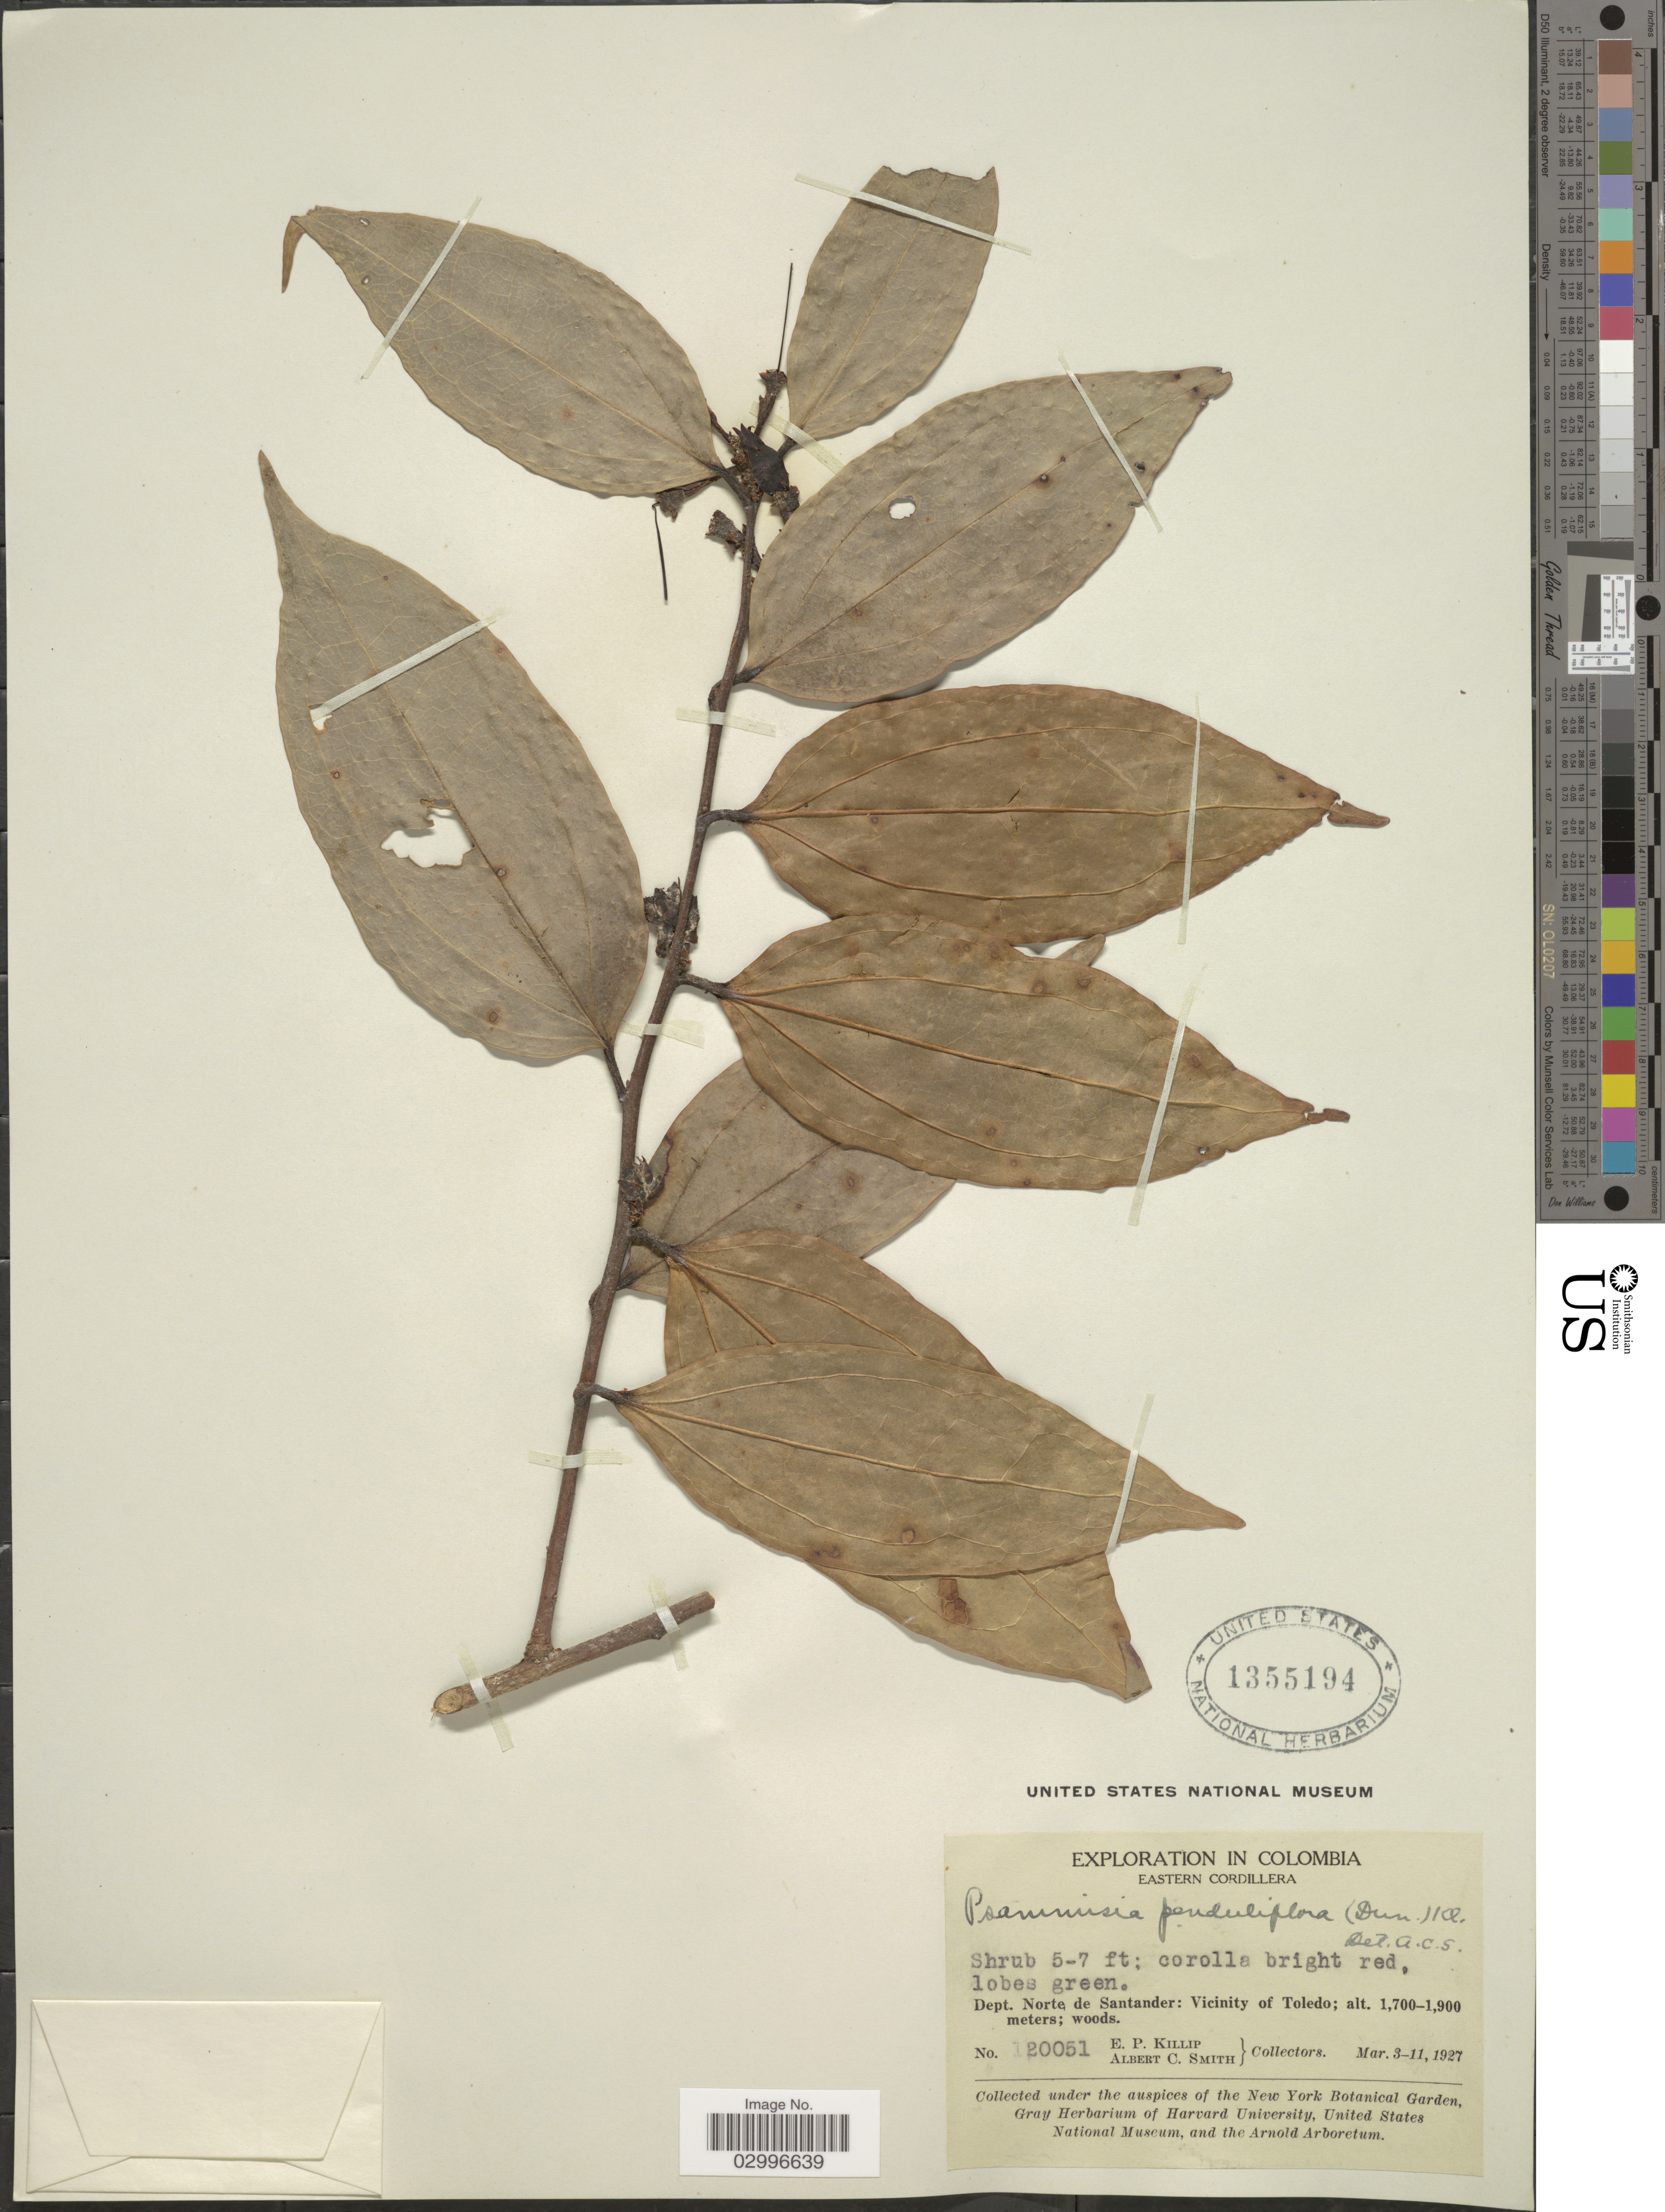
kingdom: Plantae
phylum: Tracheophyta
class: Magnoliopsida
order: Ericales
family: Ericaceae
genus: Psammisia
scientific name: Psammisia penduliflora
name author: (Dunal) Klotzsch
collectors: E. P. Killip & A. C. Smith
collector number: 120051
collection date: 1927-03-03/1927-03-11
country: Colombia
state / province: Norte de Santander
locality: Eastern Cordillera. Dept. Norte de Santander: Vicinity of Toledo.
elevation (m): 1700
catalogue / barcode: US 1355194